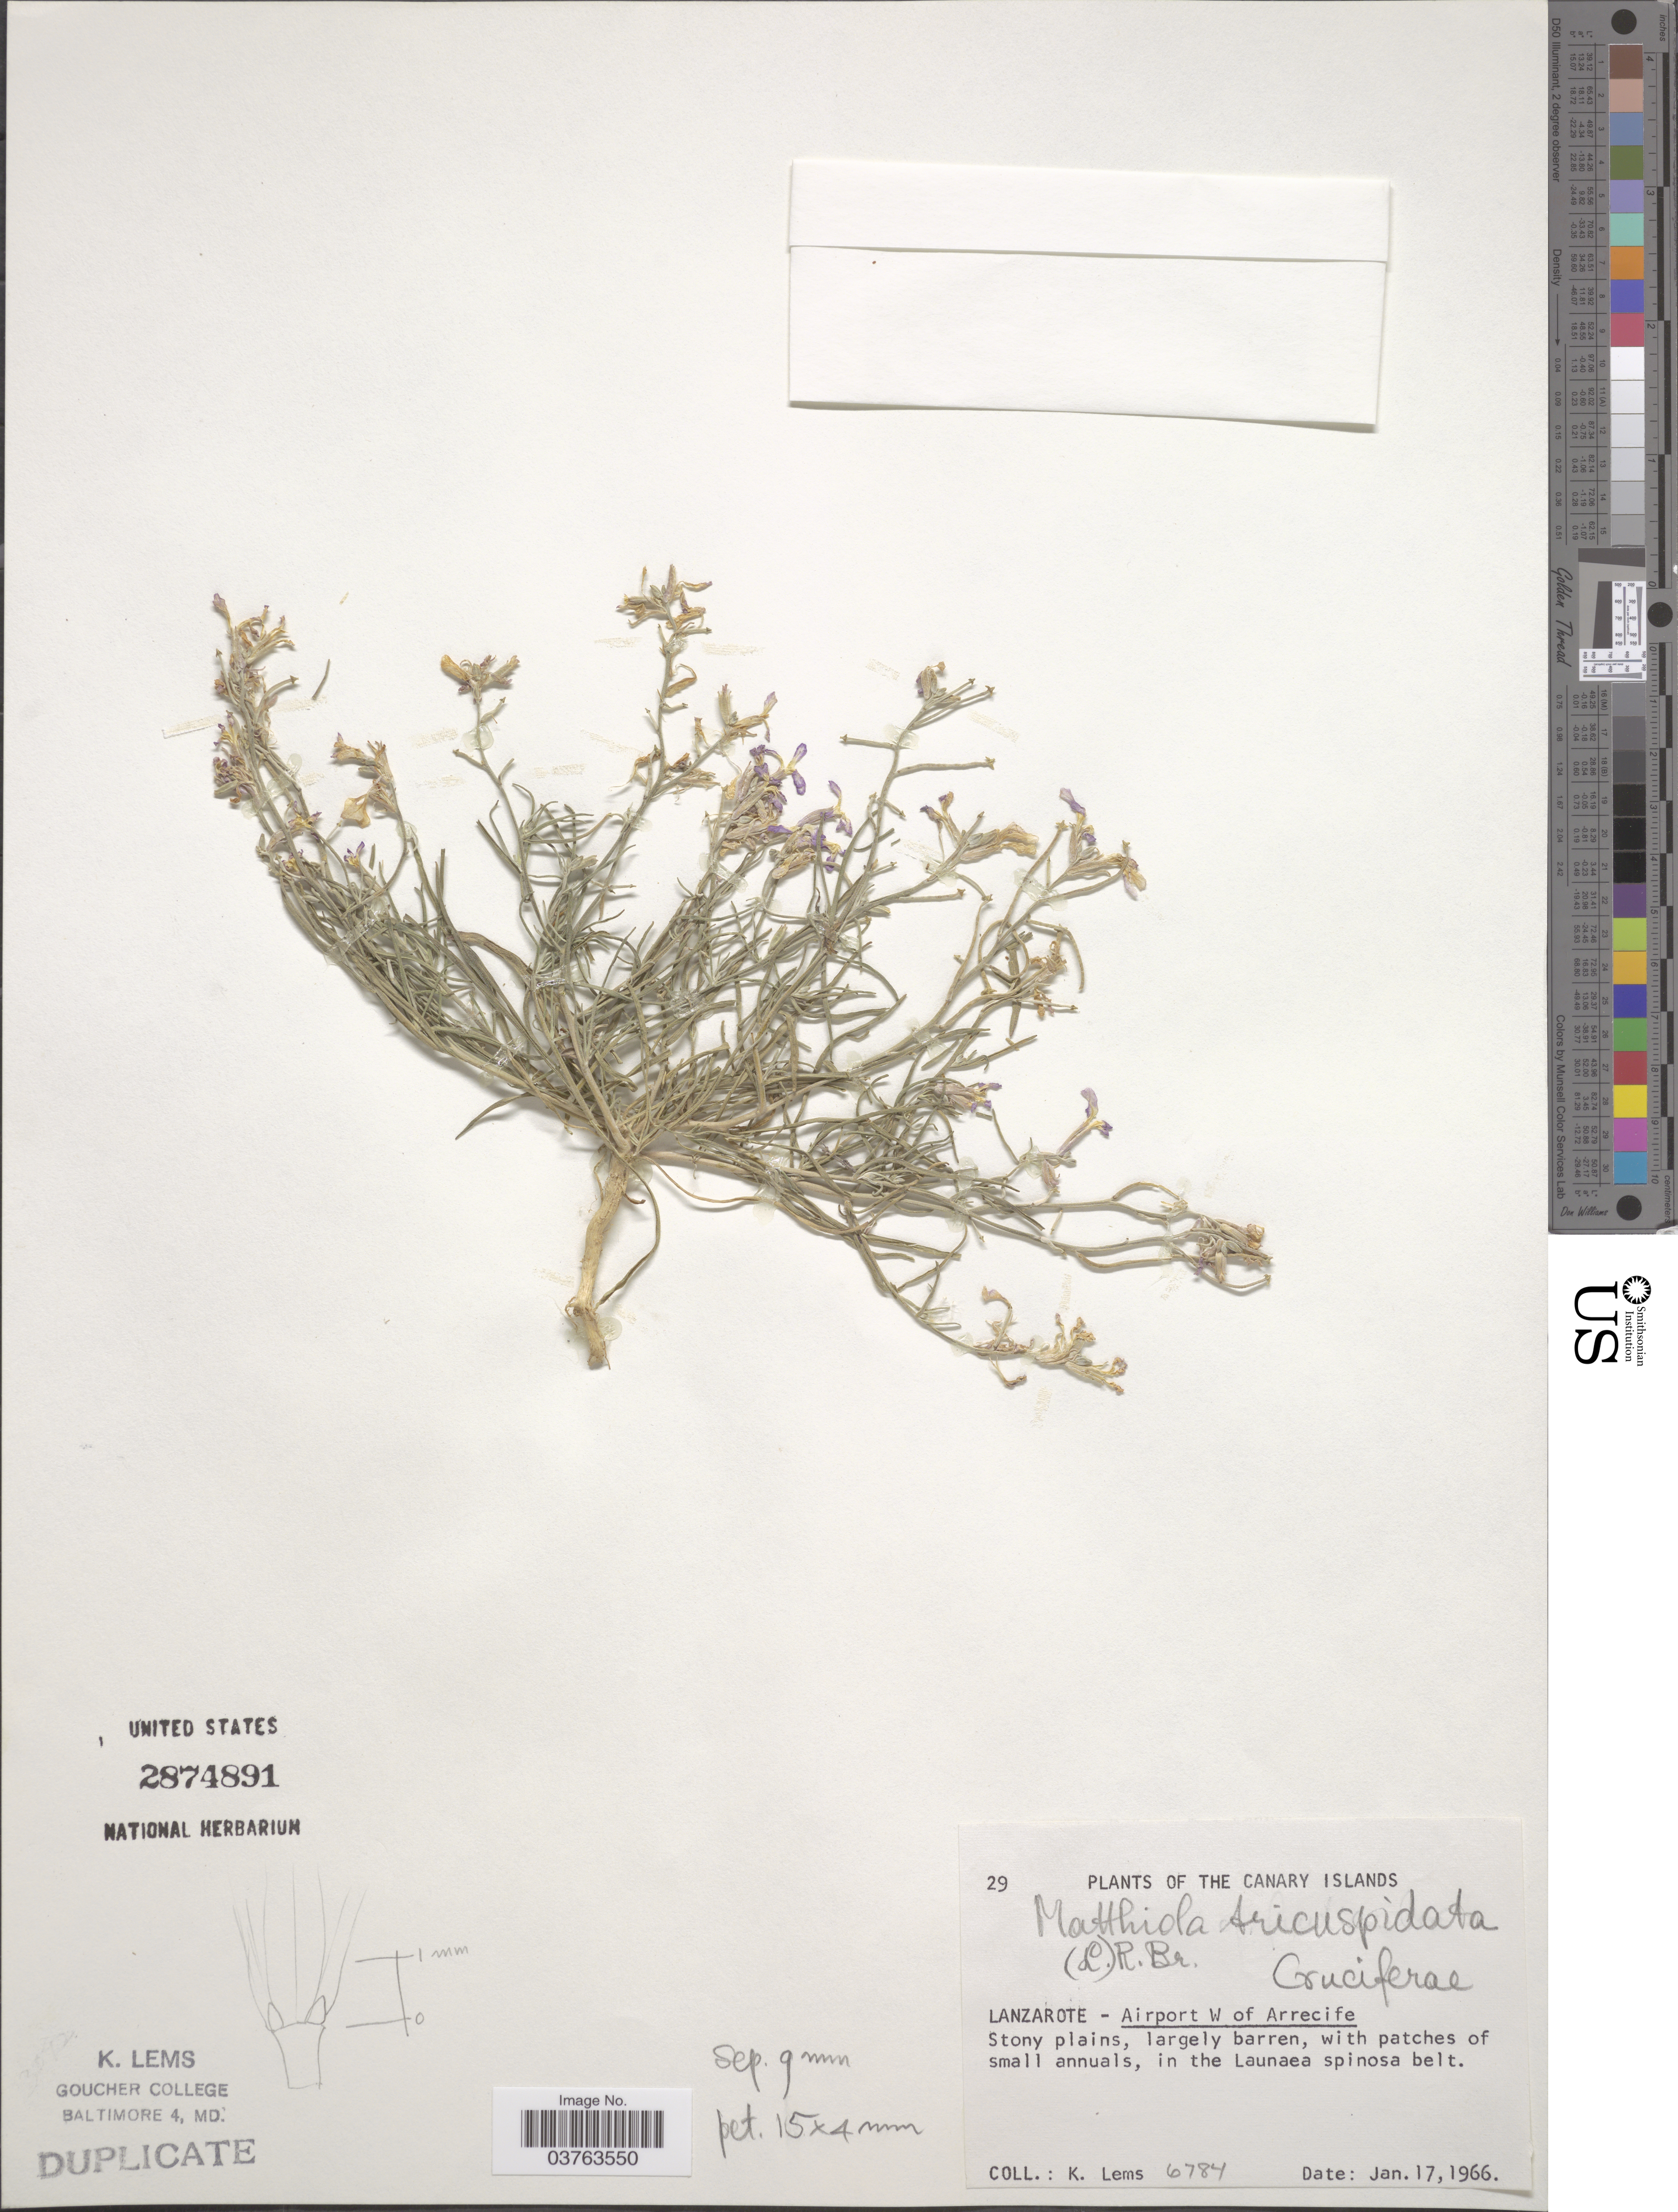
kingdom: Plantae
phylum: Tracheophyta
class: Magnoliopsida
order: Brassicales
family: Brassicaceae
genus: Matthiola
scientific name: Matthiola tricuspidata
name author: (L.) W.T. Aiton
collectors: K. Lems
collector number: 29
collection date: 1966-01-17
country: Spain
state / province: Canarias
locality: The Canary Islands. Lanzarote - Airport W of Arrecife.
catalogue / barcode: US 2874891